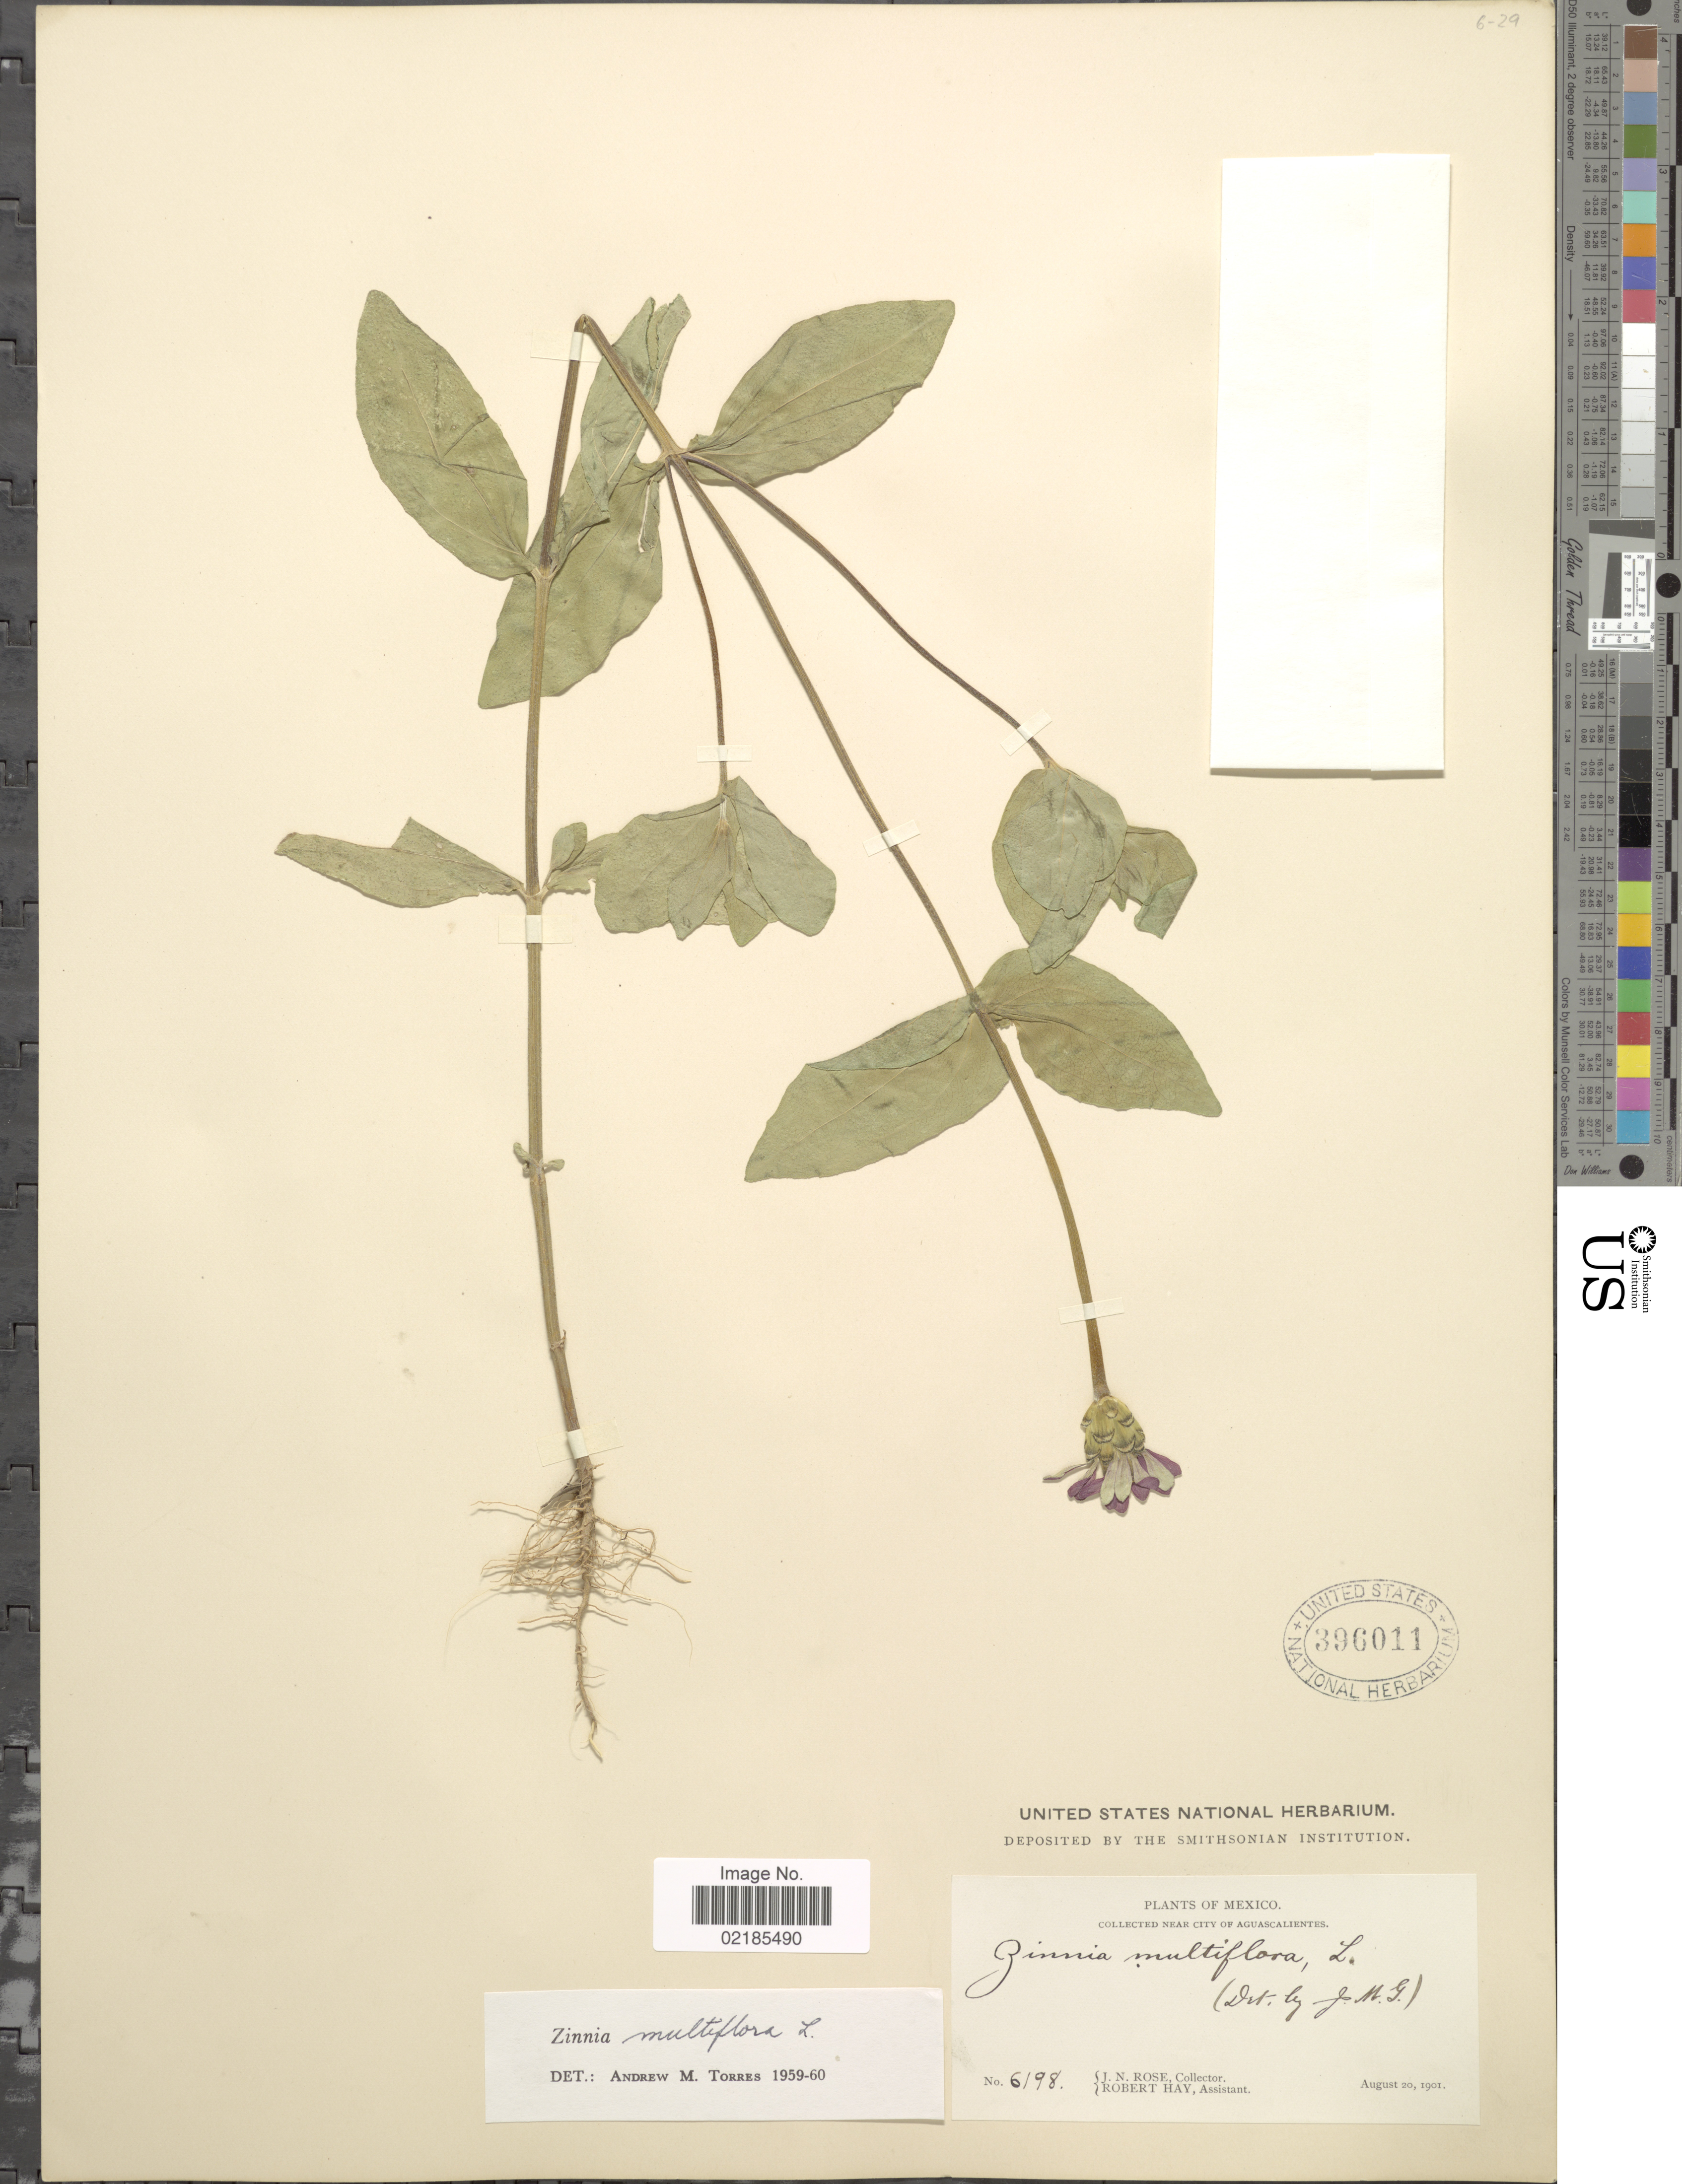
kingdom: Plantae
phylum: Tracheophyta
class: Magnoliopsida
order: Asterales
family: Asteraceae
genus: Zinnia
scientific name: Zinnia peruviana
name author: (L.) L.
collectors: J. N. Rose & R. Hay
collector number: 6198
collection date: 1901-08-20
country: Mexico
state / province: Aguascalientes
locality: Near City of Aguascalientes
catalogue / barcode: US 396011